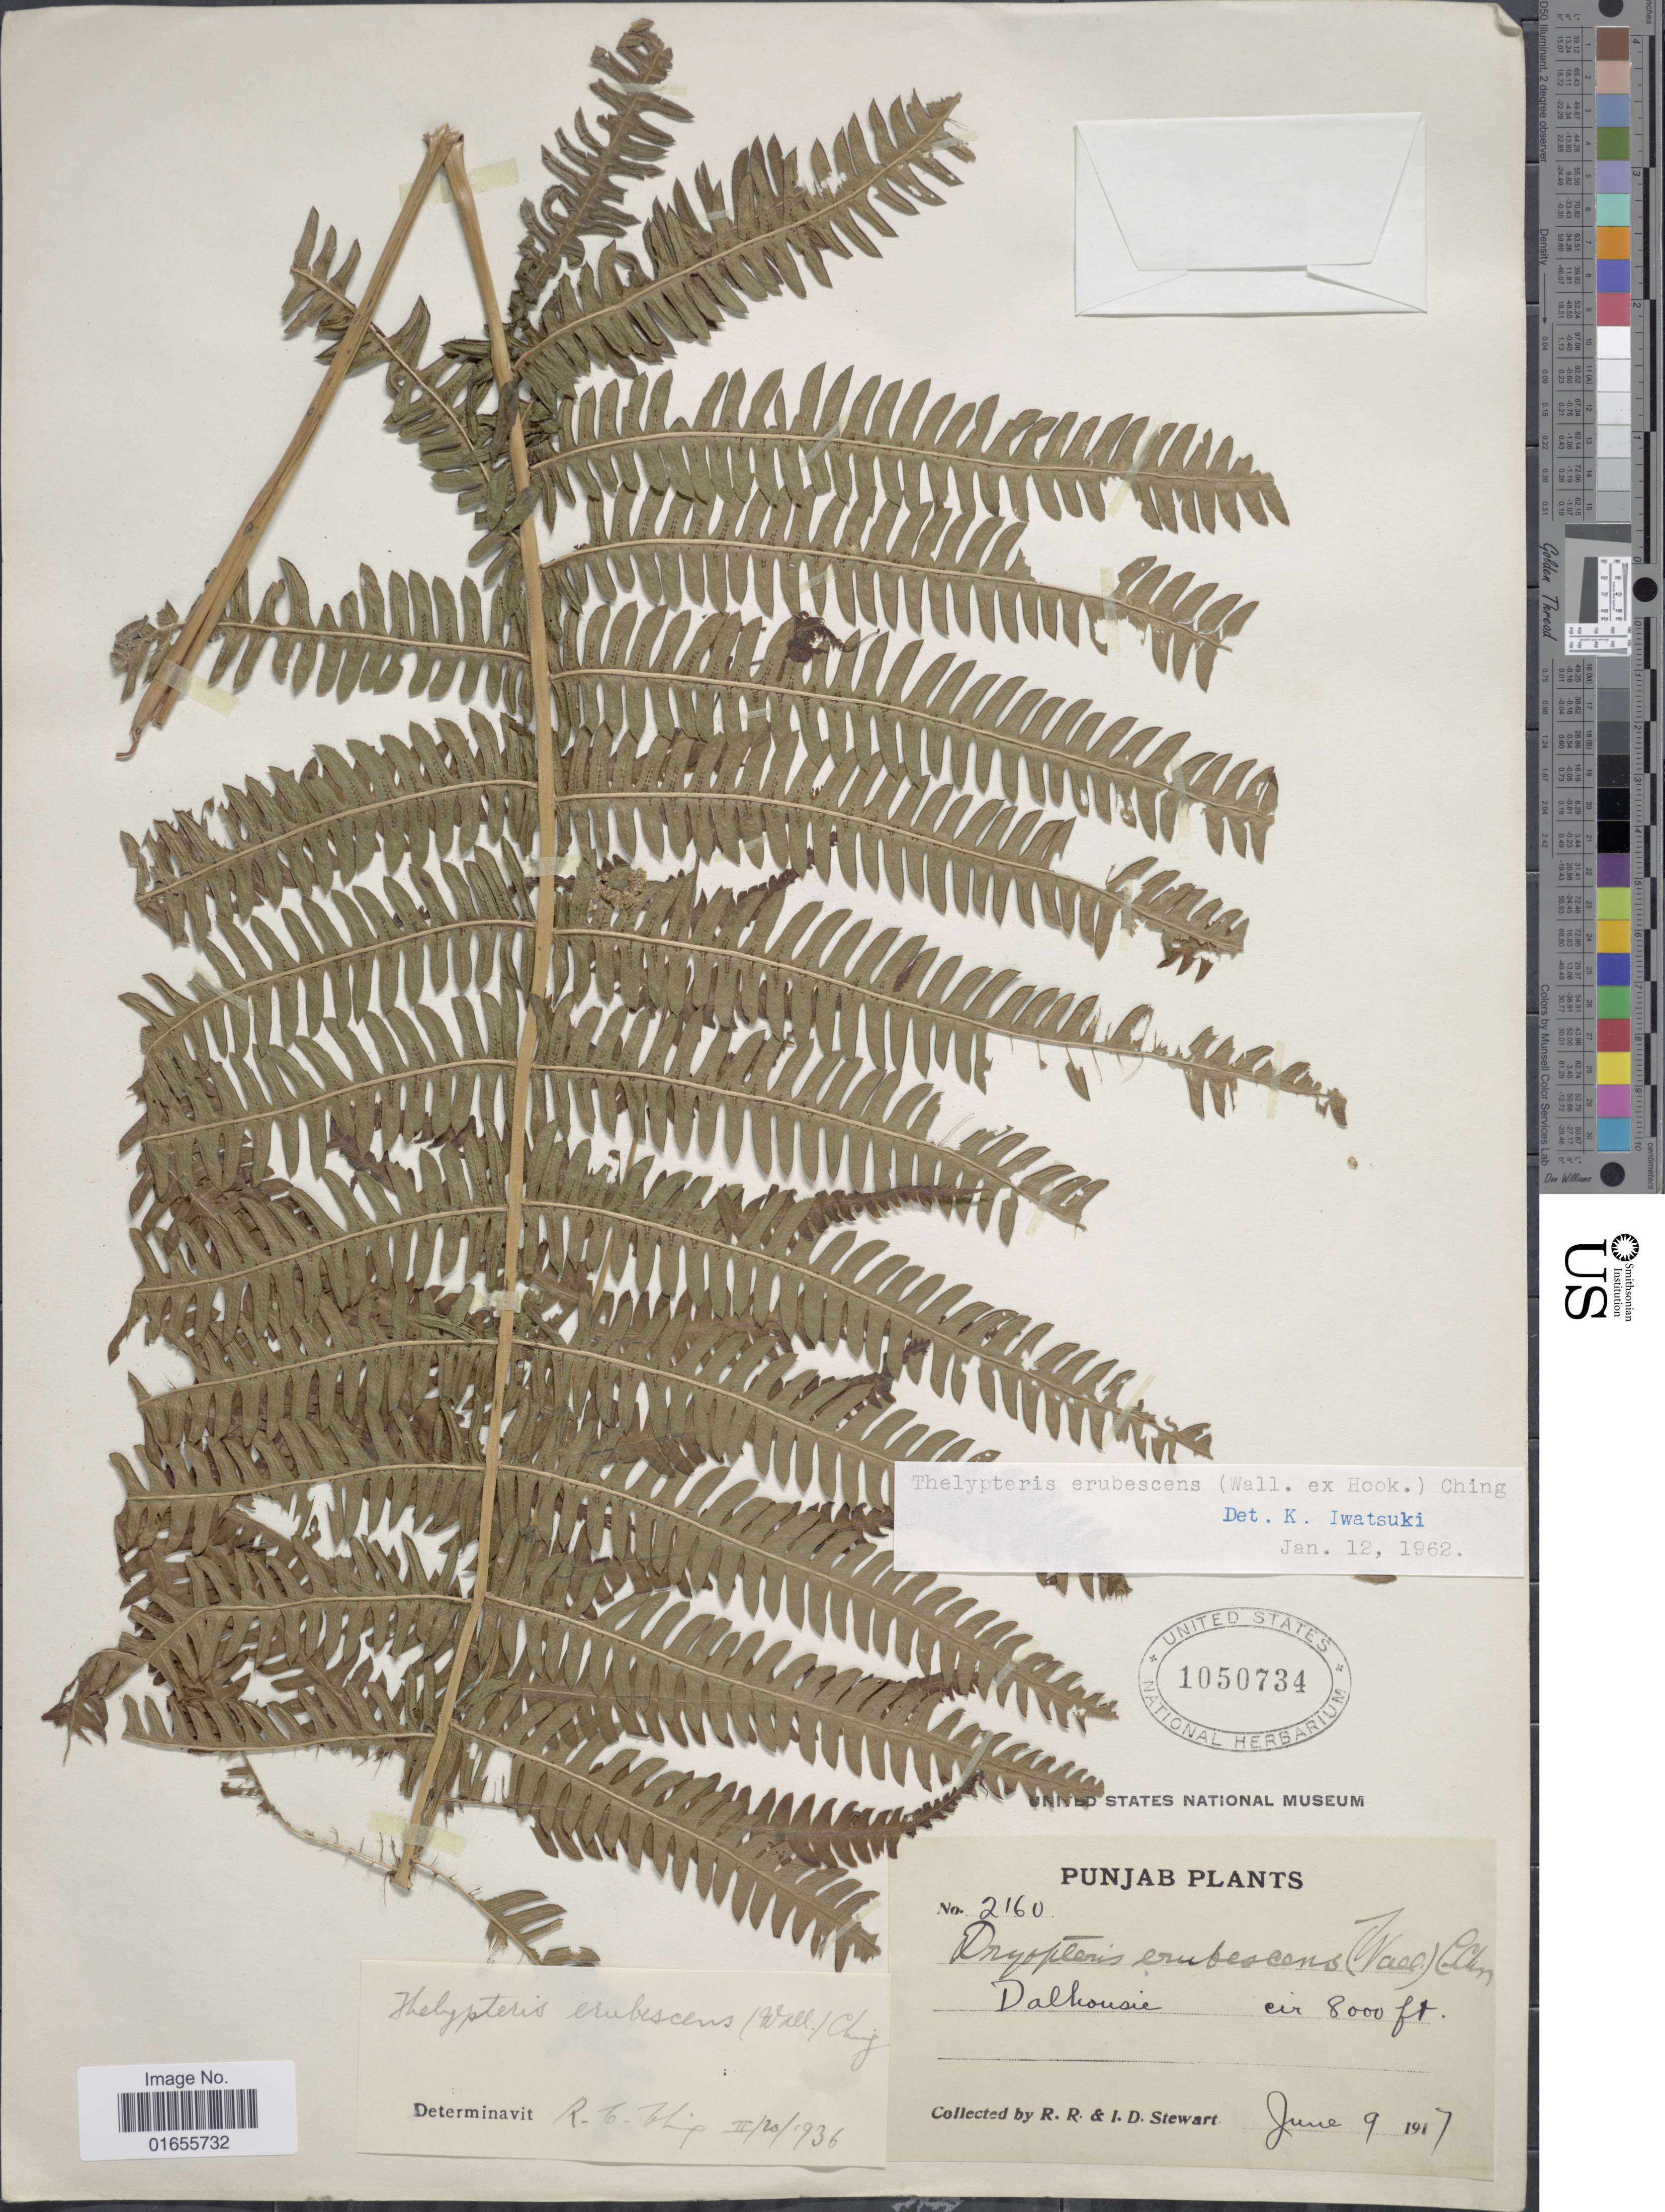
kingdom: Plantae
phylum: Tracheophyta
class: Polypodiopsida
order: Polypodiales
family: Thelypteridaceae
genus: Glaphyropteridopsis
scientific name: Glaphyropteridopsis erubescens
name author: (Wall. ex Hook.) Ching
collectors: R. R. Stewart & I. Stewart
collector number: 2160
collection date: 1917-06-09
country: India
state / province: Punjab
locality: Dalhousie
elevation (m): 2438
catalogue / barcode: US 1050734